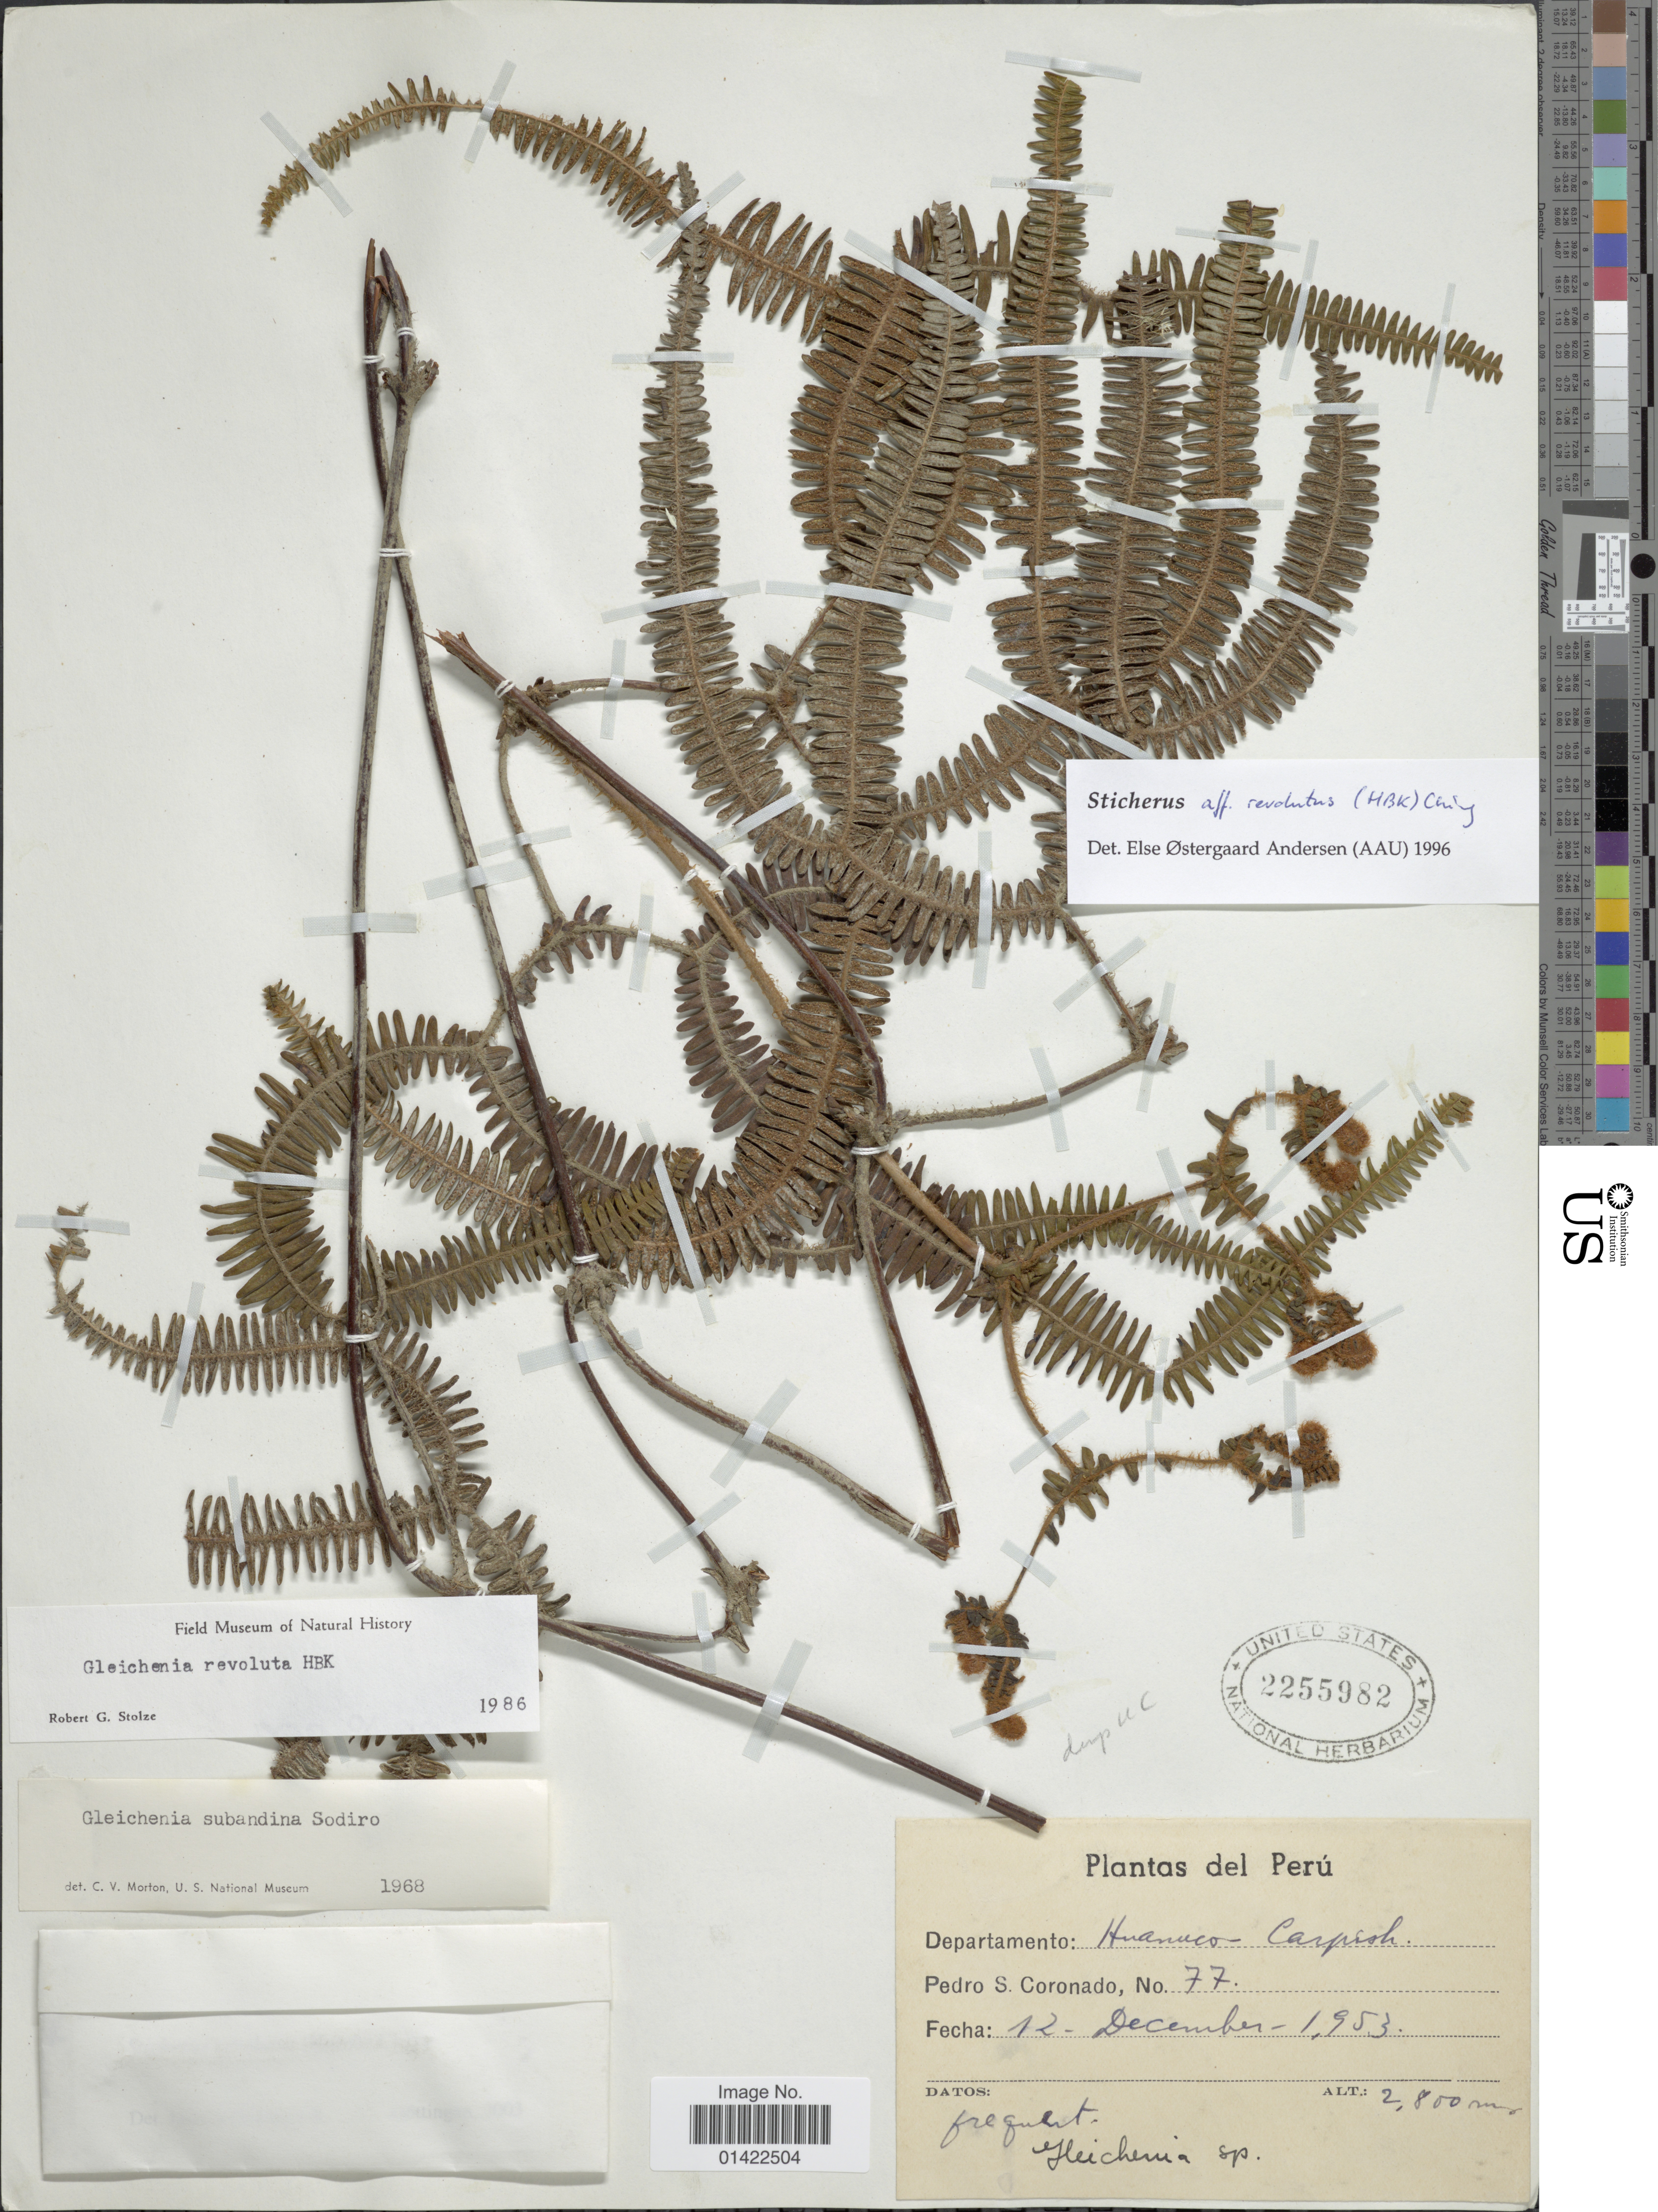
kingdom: Plantae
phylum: Tracheophyta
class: Polypodiopsida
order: Gleicheniales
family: Gleicheniaceae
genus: Sticherus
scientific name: Sticherus revolutus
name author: (Kunth) Ching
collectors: P. Coronado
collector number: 77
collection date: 1953-12-12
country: Peru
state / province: Huánuco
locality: Carpish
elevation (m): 2800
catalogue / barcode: US 2255982